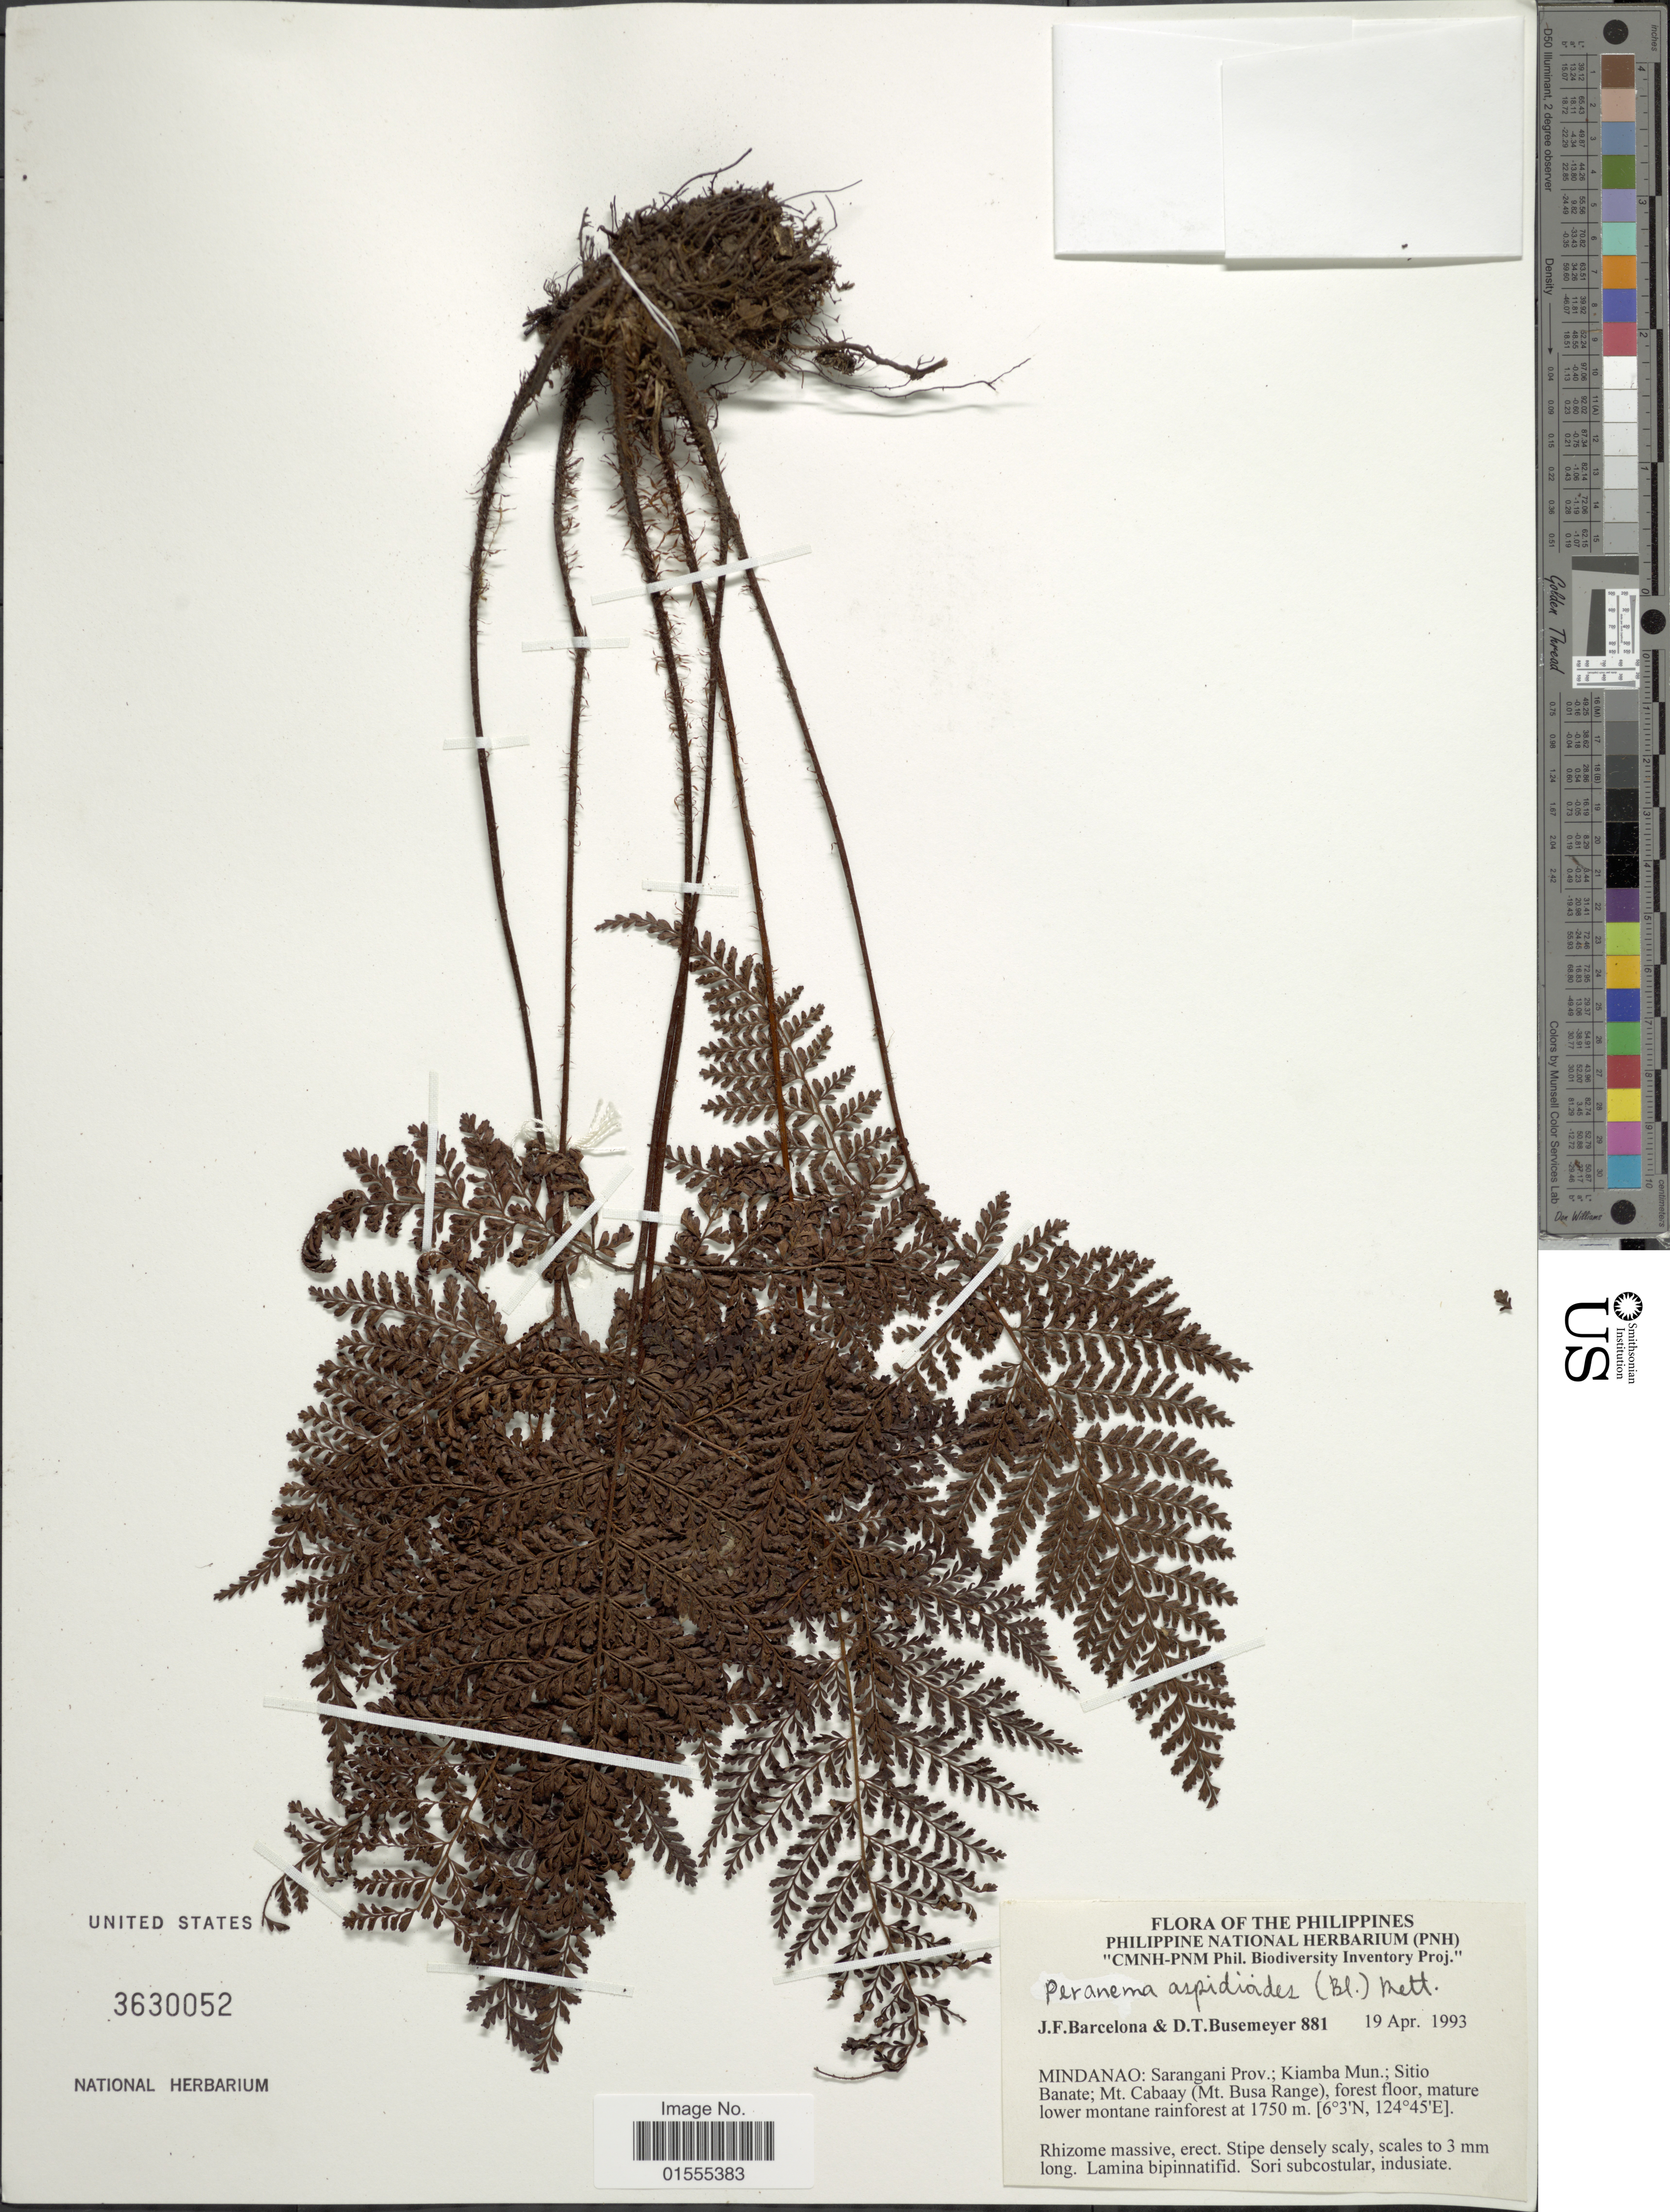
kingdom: Plantae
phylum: Tracheophyta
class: Polypodiopsida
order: Polypodiales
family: Dryopteridaceae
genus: Dryopteris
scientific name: Dryopteris pseudocaenopteris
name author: (Kunze) Li Bing Zhang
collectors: J. F. Barcelona & D. Busemeyer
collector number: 881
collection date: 1993-04-19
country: Philippines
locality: Mindanao: Sarangani Prov.; Kiamba Mun.; Sitio Banate; mt Cabaay (Mt Busa range),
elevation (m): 1750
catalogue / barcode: US 3630052